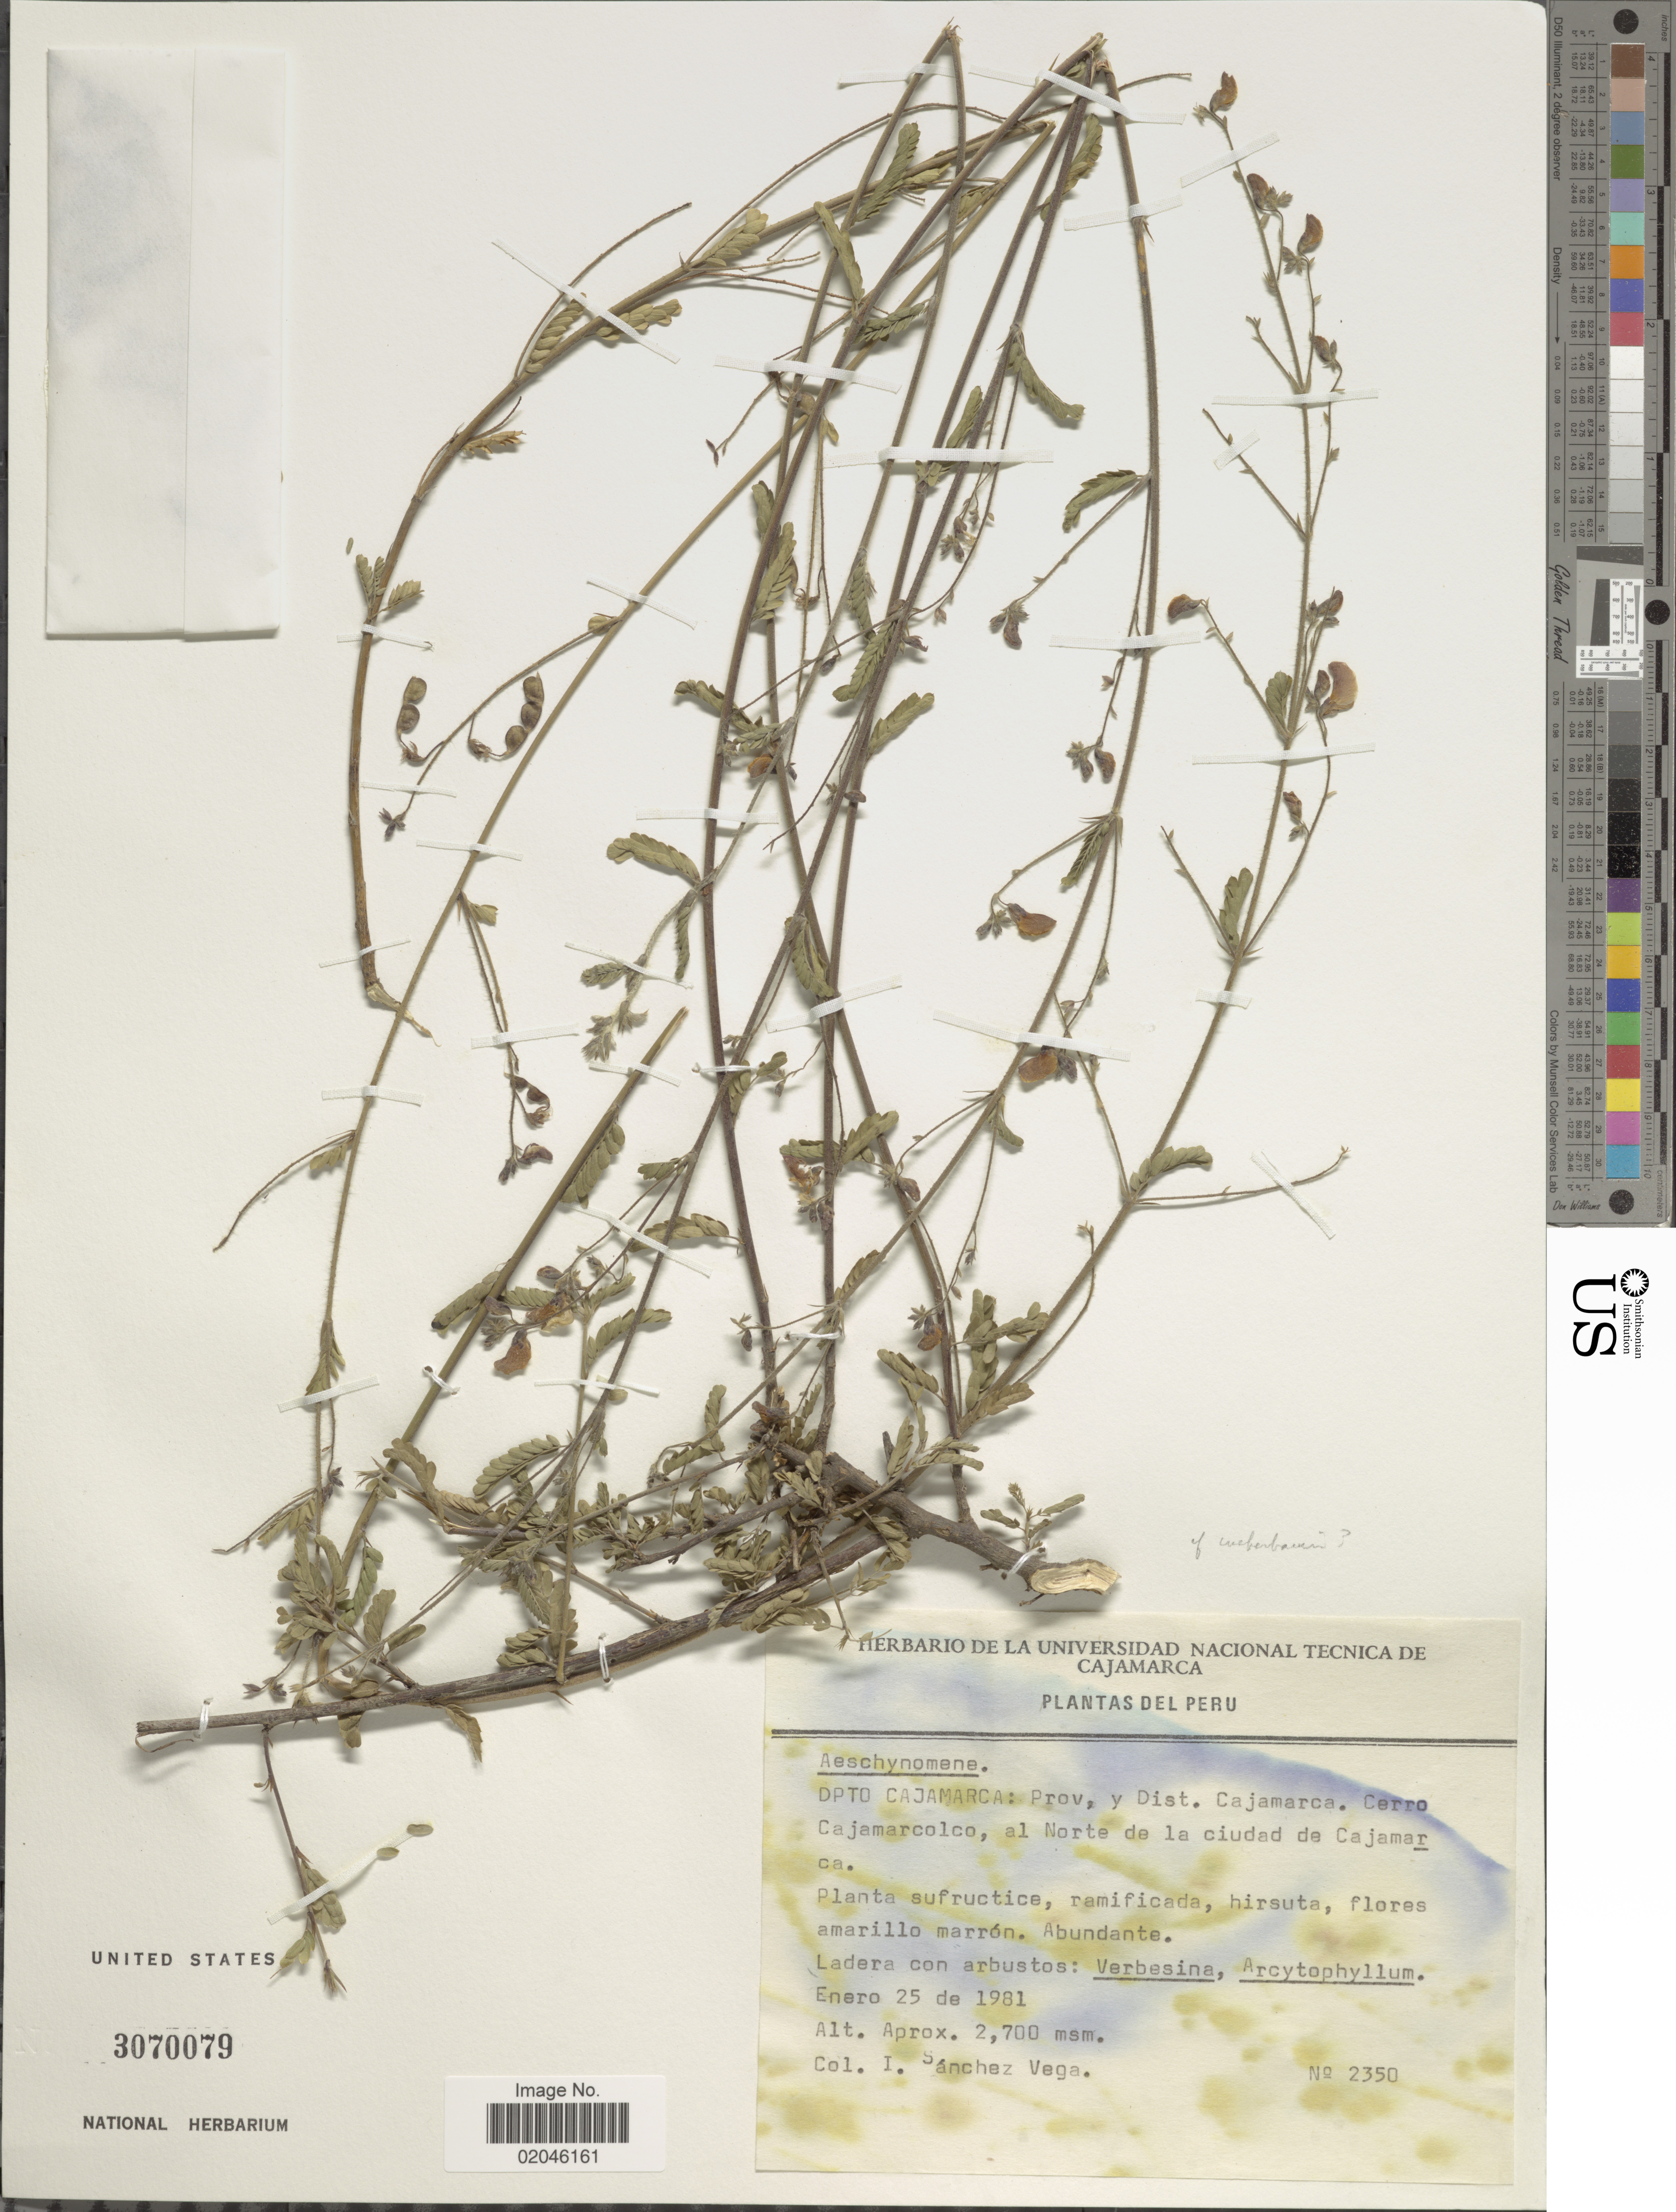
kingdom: Plantae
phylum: Tracheophyta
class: Magnoliopsida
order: Fabales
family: Fabaceae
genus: Aeschynomene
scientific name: Aeschynomene weberbaueri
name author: Ulbr.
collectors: I. Sánchez Vega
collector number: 2350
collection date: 1981-01-25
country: Peru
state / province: Cajamarca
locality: Prov., y Dist. Cajamarca, Cerro Cajamrcolco, al Norte de la ciudad de Cajamarca.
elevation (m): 2700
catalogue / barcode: US 3070079